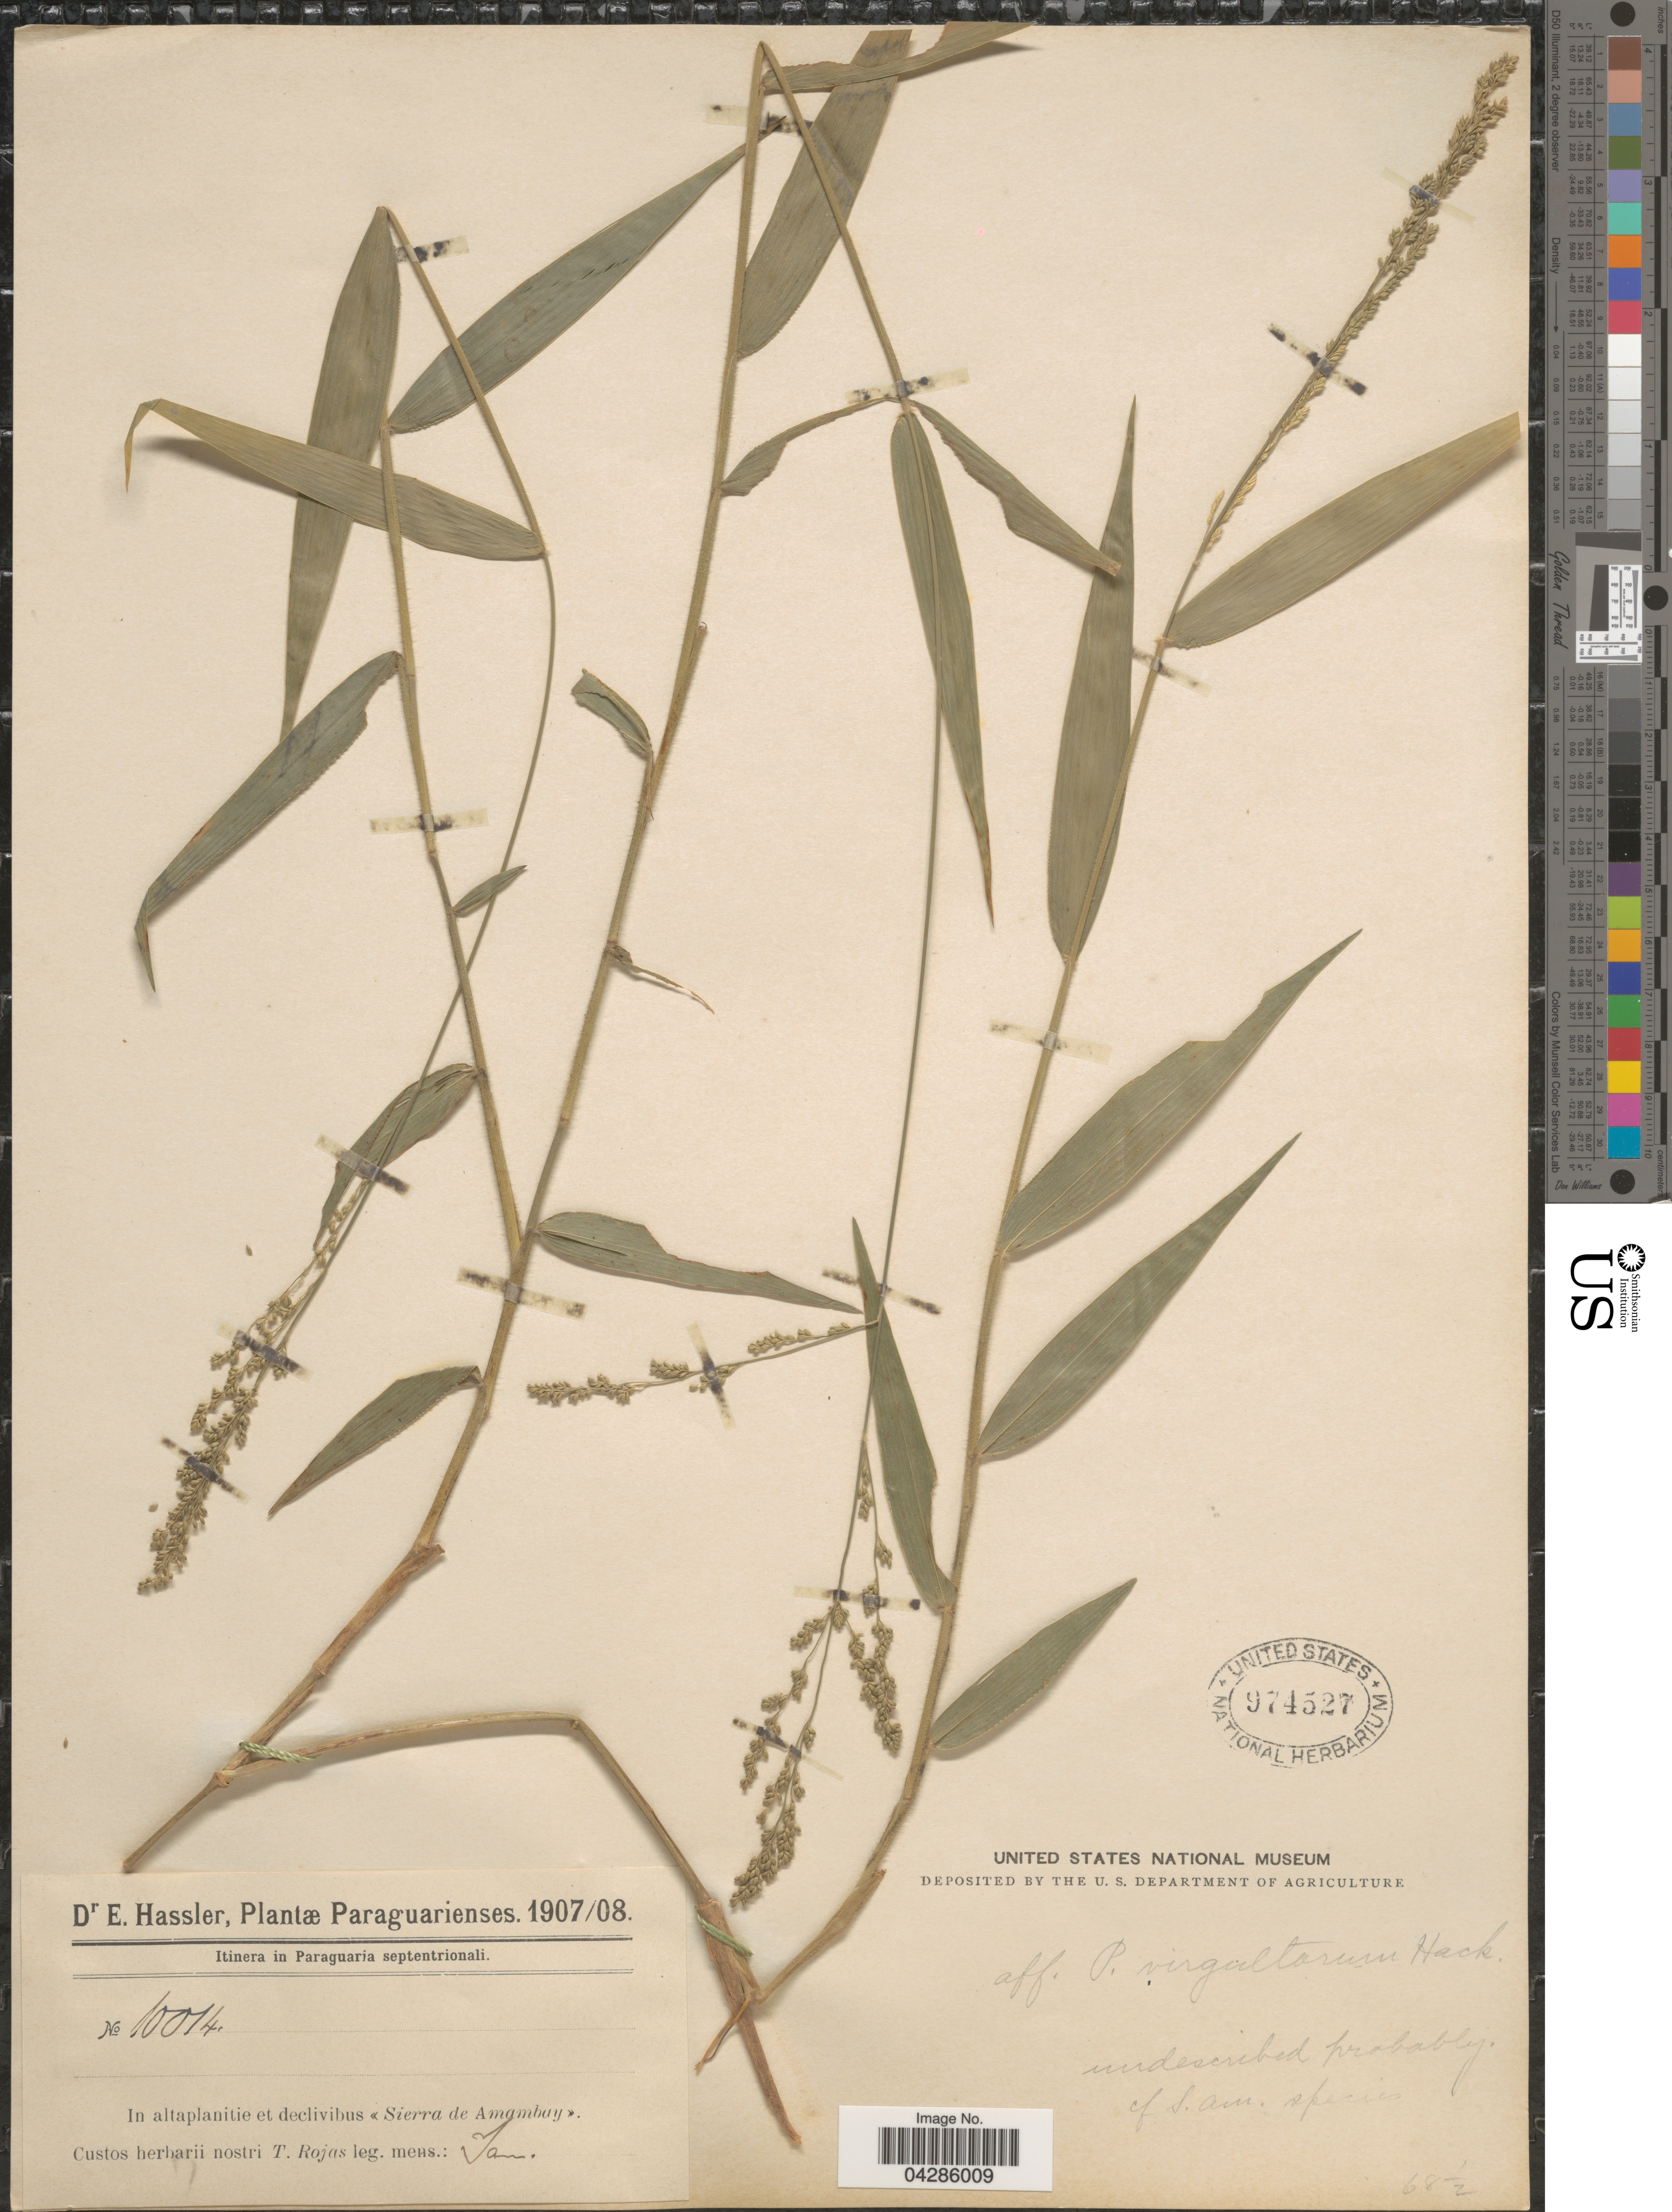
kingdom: Plantae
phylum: Tracheophyta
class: Liliopsida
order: Poales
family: Poaceae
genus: Morronea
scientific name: Morronea trichidiachnis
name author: (Döll) Zuloaga & Scataglini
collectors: E. Hassler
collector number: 10014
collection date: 1907-01/1908-01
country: Paraguay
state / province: Amambay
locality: Paraguarienses. Itinera in Paraguaria septentrionali. In altaplanitie et declivibus « Sierra de Amambay ».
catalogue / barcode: US 974527